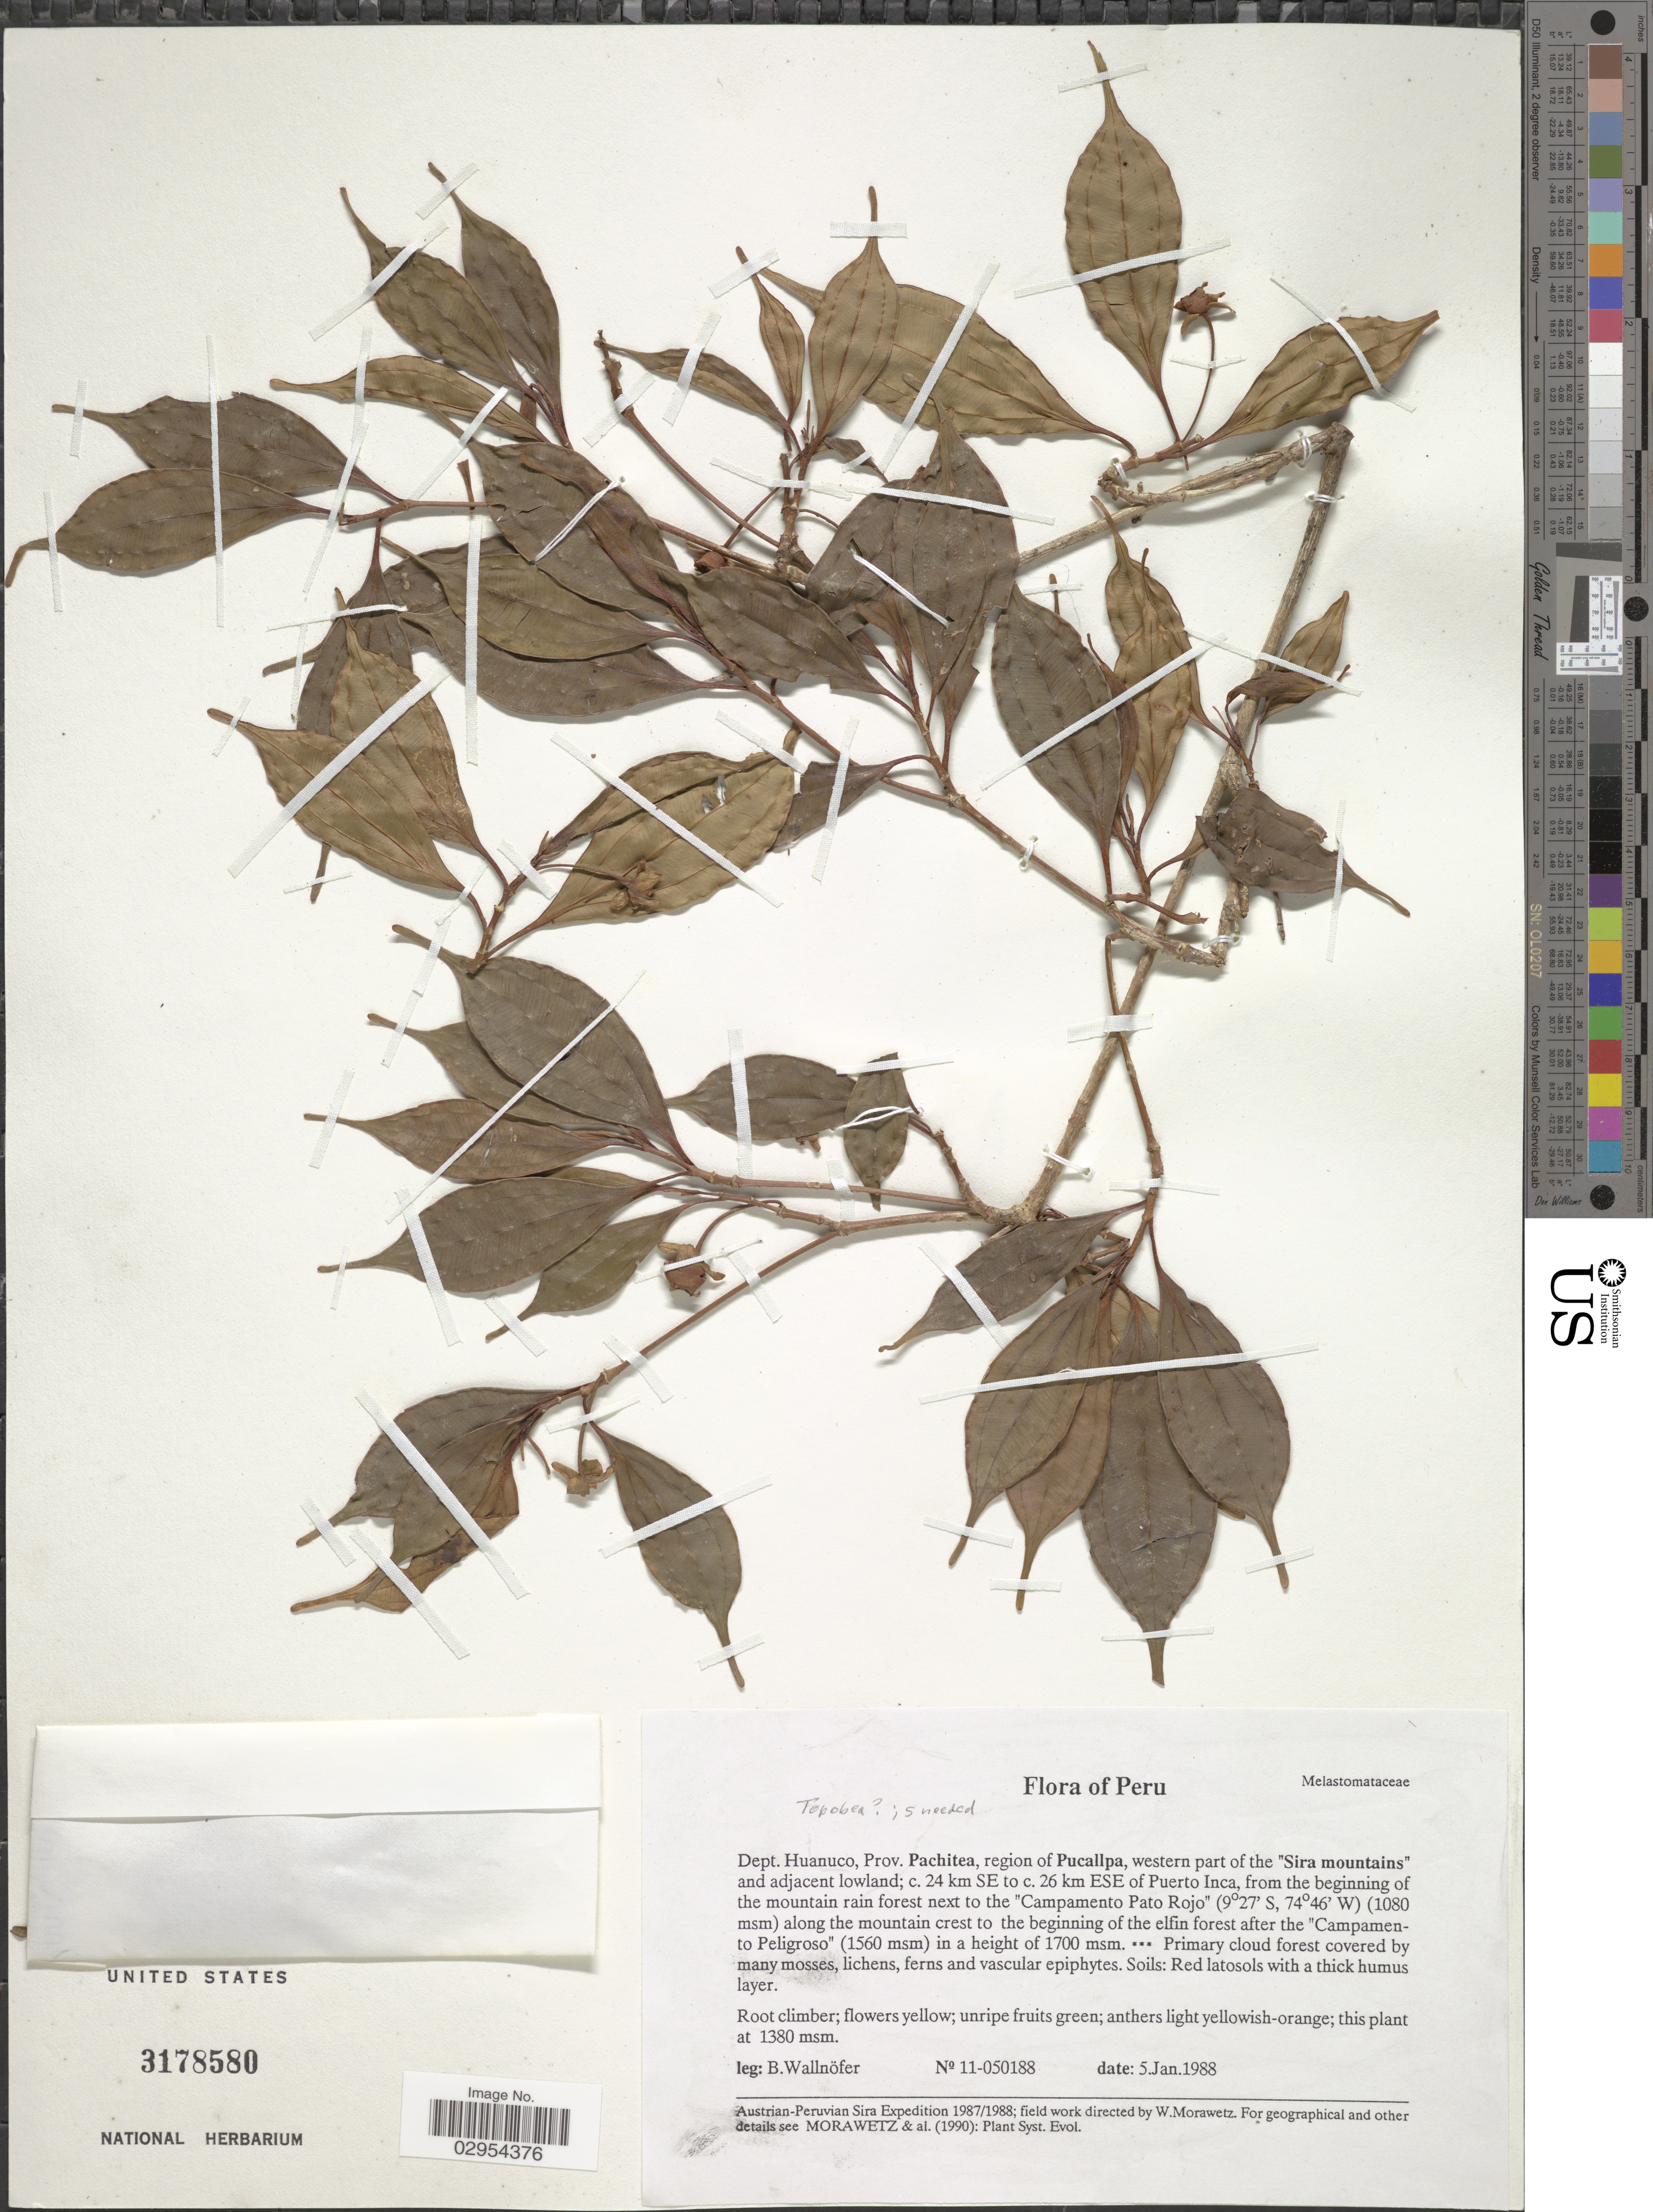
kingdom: Plantae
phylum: Tracheophyta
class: Magnoliopsida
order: Myrtales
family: Melastomataceae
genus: Topobea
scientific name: Topobea sp.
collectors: B. Wallnöfer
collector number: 11-050188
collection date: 1988-01-05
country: Peru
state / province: Huánuco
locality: Dept. Huanuco, Prov. Pachitea, region of Pucallpa, western part of the "Sira mountains" and adjacent lowland; c. 24 km SE to c. 26 km ESE of Puerto Inca, from the beginning of the mountain rain forest nexto to the "Campamento Pato Rojo", along the mountain crest to the beginning of the elfin forest after the "Campamento Peligroso".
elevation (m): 1380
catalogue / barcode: US 3178580